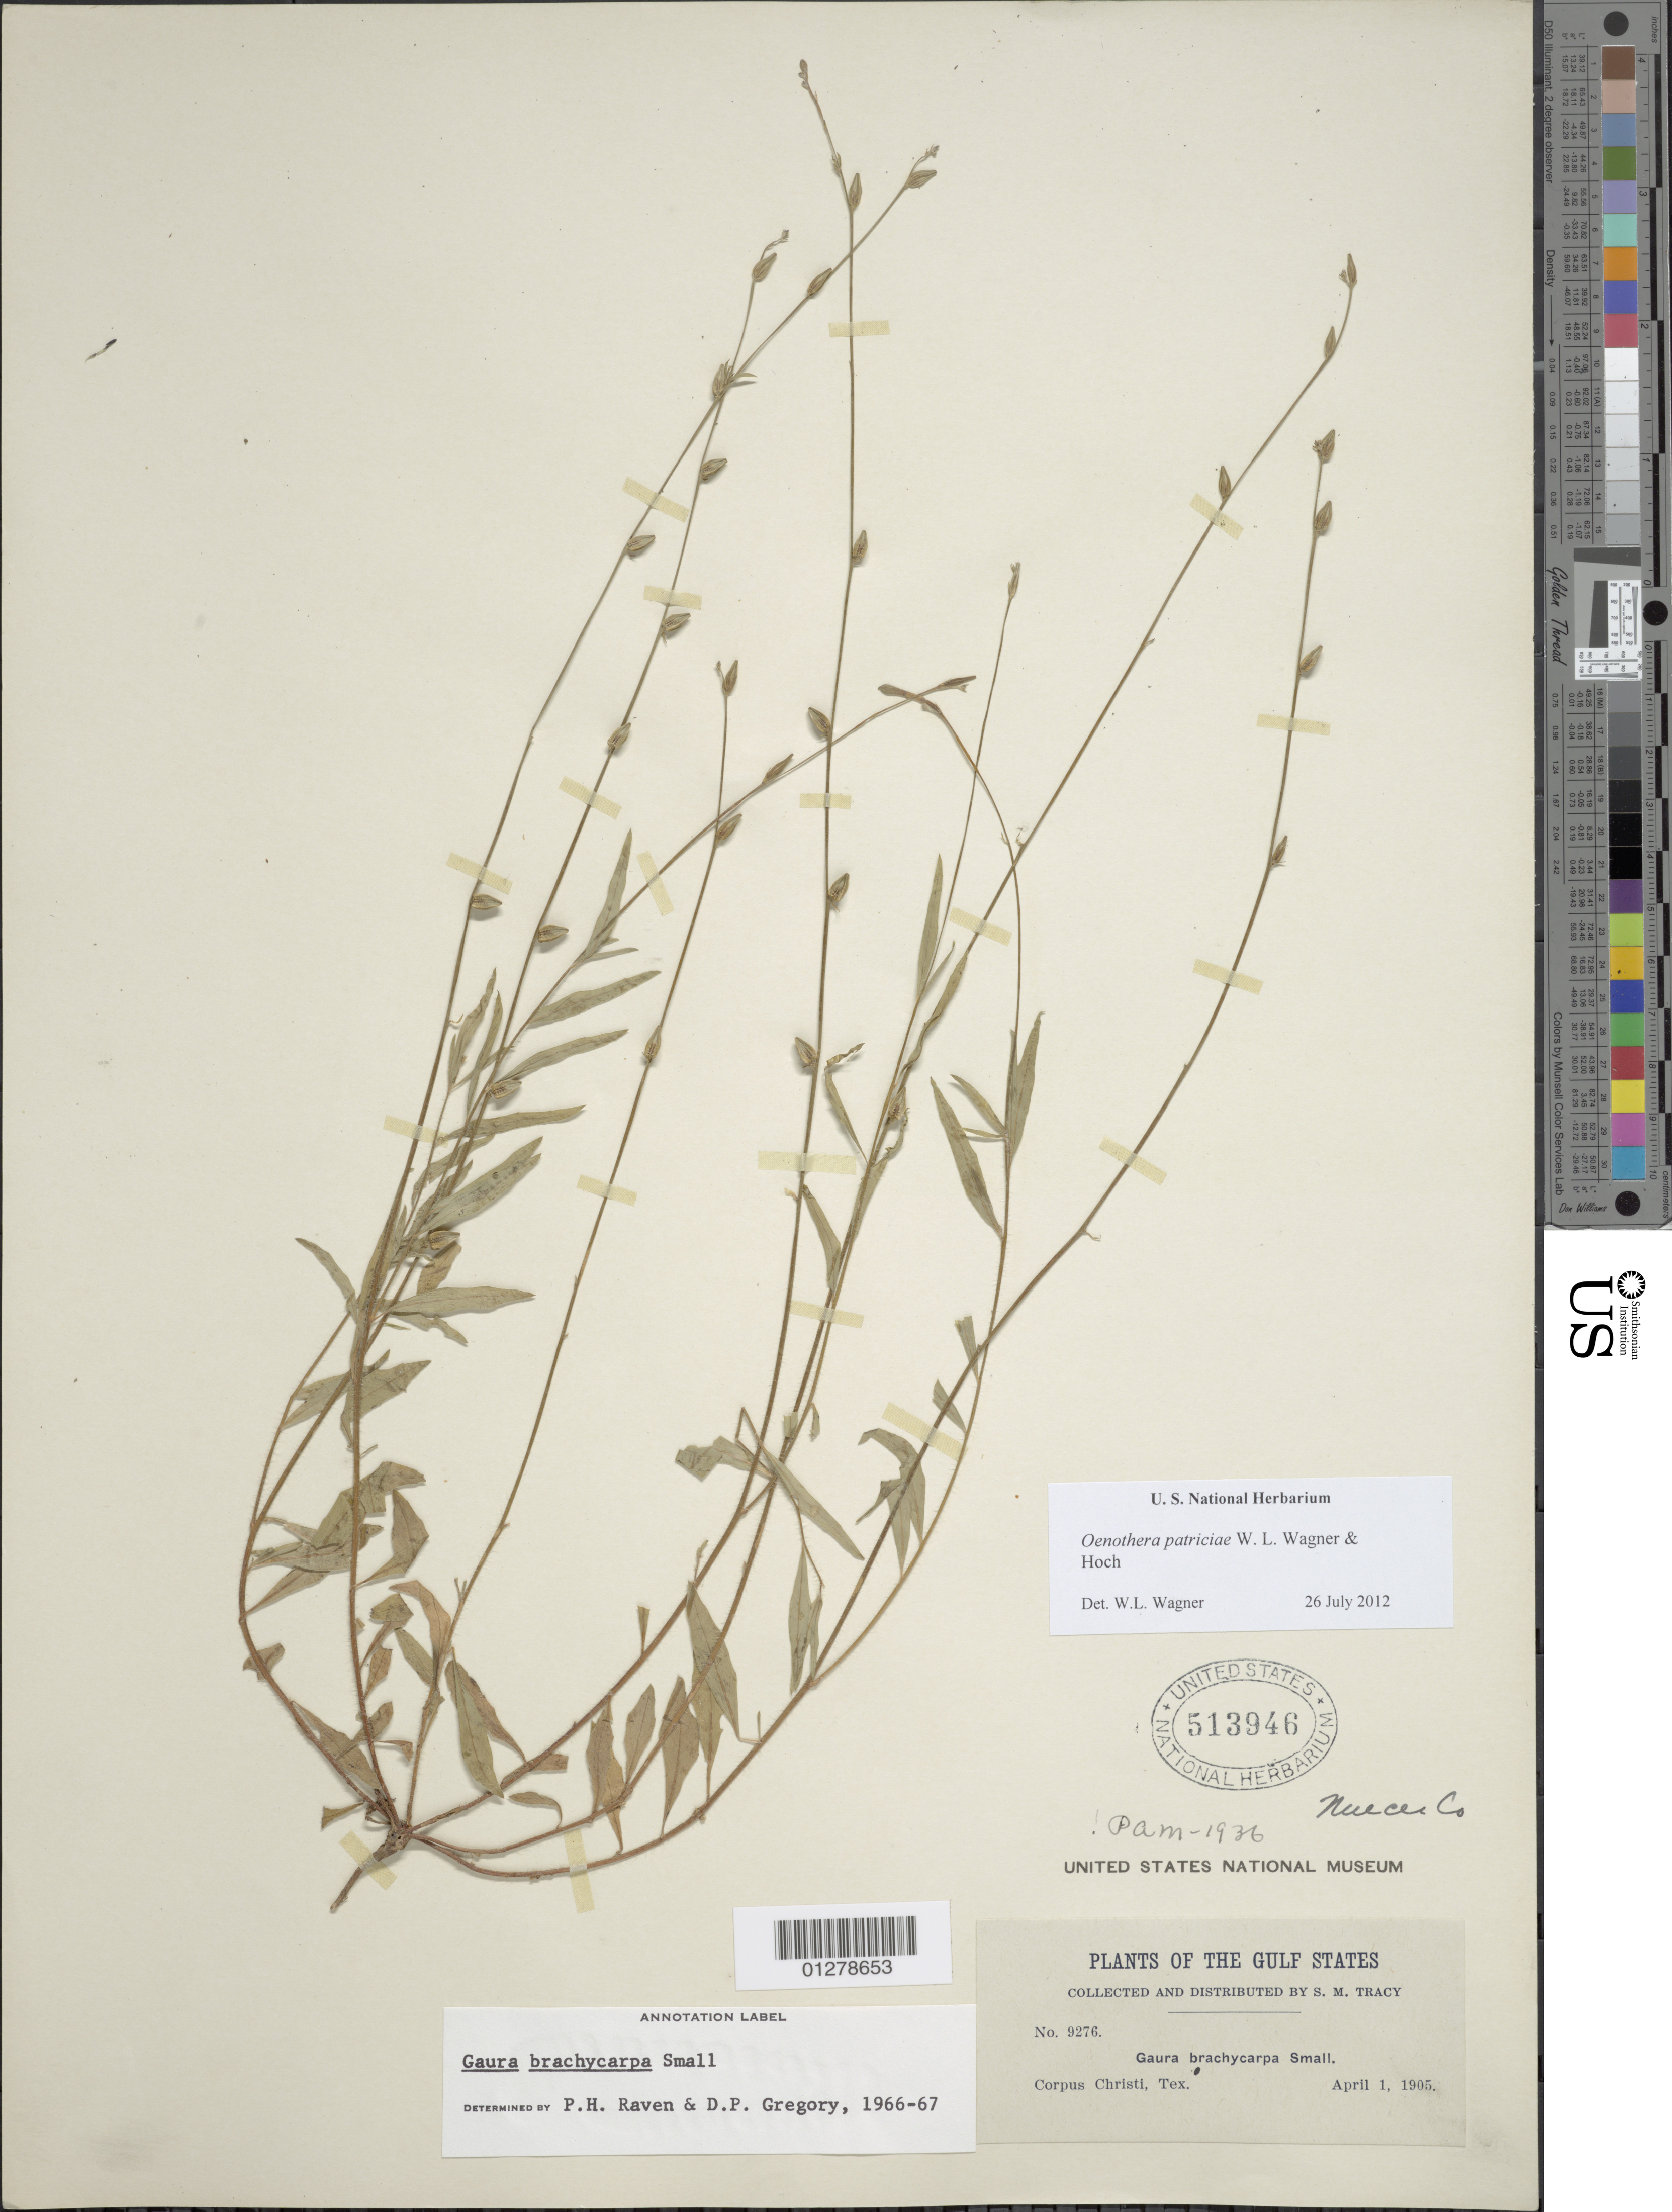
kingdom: Plantae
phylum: Tracheophyta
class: Magnoliopsida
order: Myrtales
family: Onagraceae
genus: Oenothera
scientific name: Oenothera patriciae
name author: W.L. Wagner & Hoch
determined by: Wagner, W. L., (BOT), Smithsonian Institution - National Museum of Natural History (UNITED STATES)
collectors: S. M. Tracy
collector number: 9276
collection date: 1905-04-01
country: United States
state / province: Texas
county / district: Nueces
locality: Corpus Christi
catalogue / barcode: US 513946